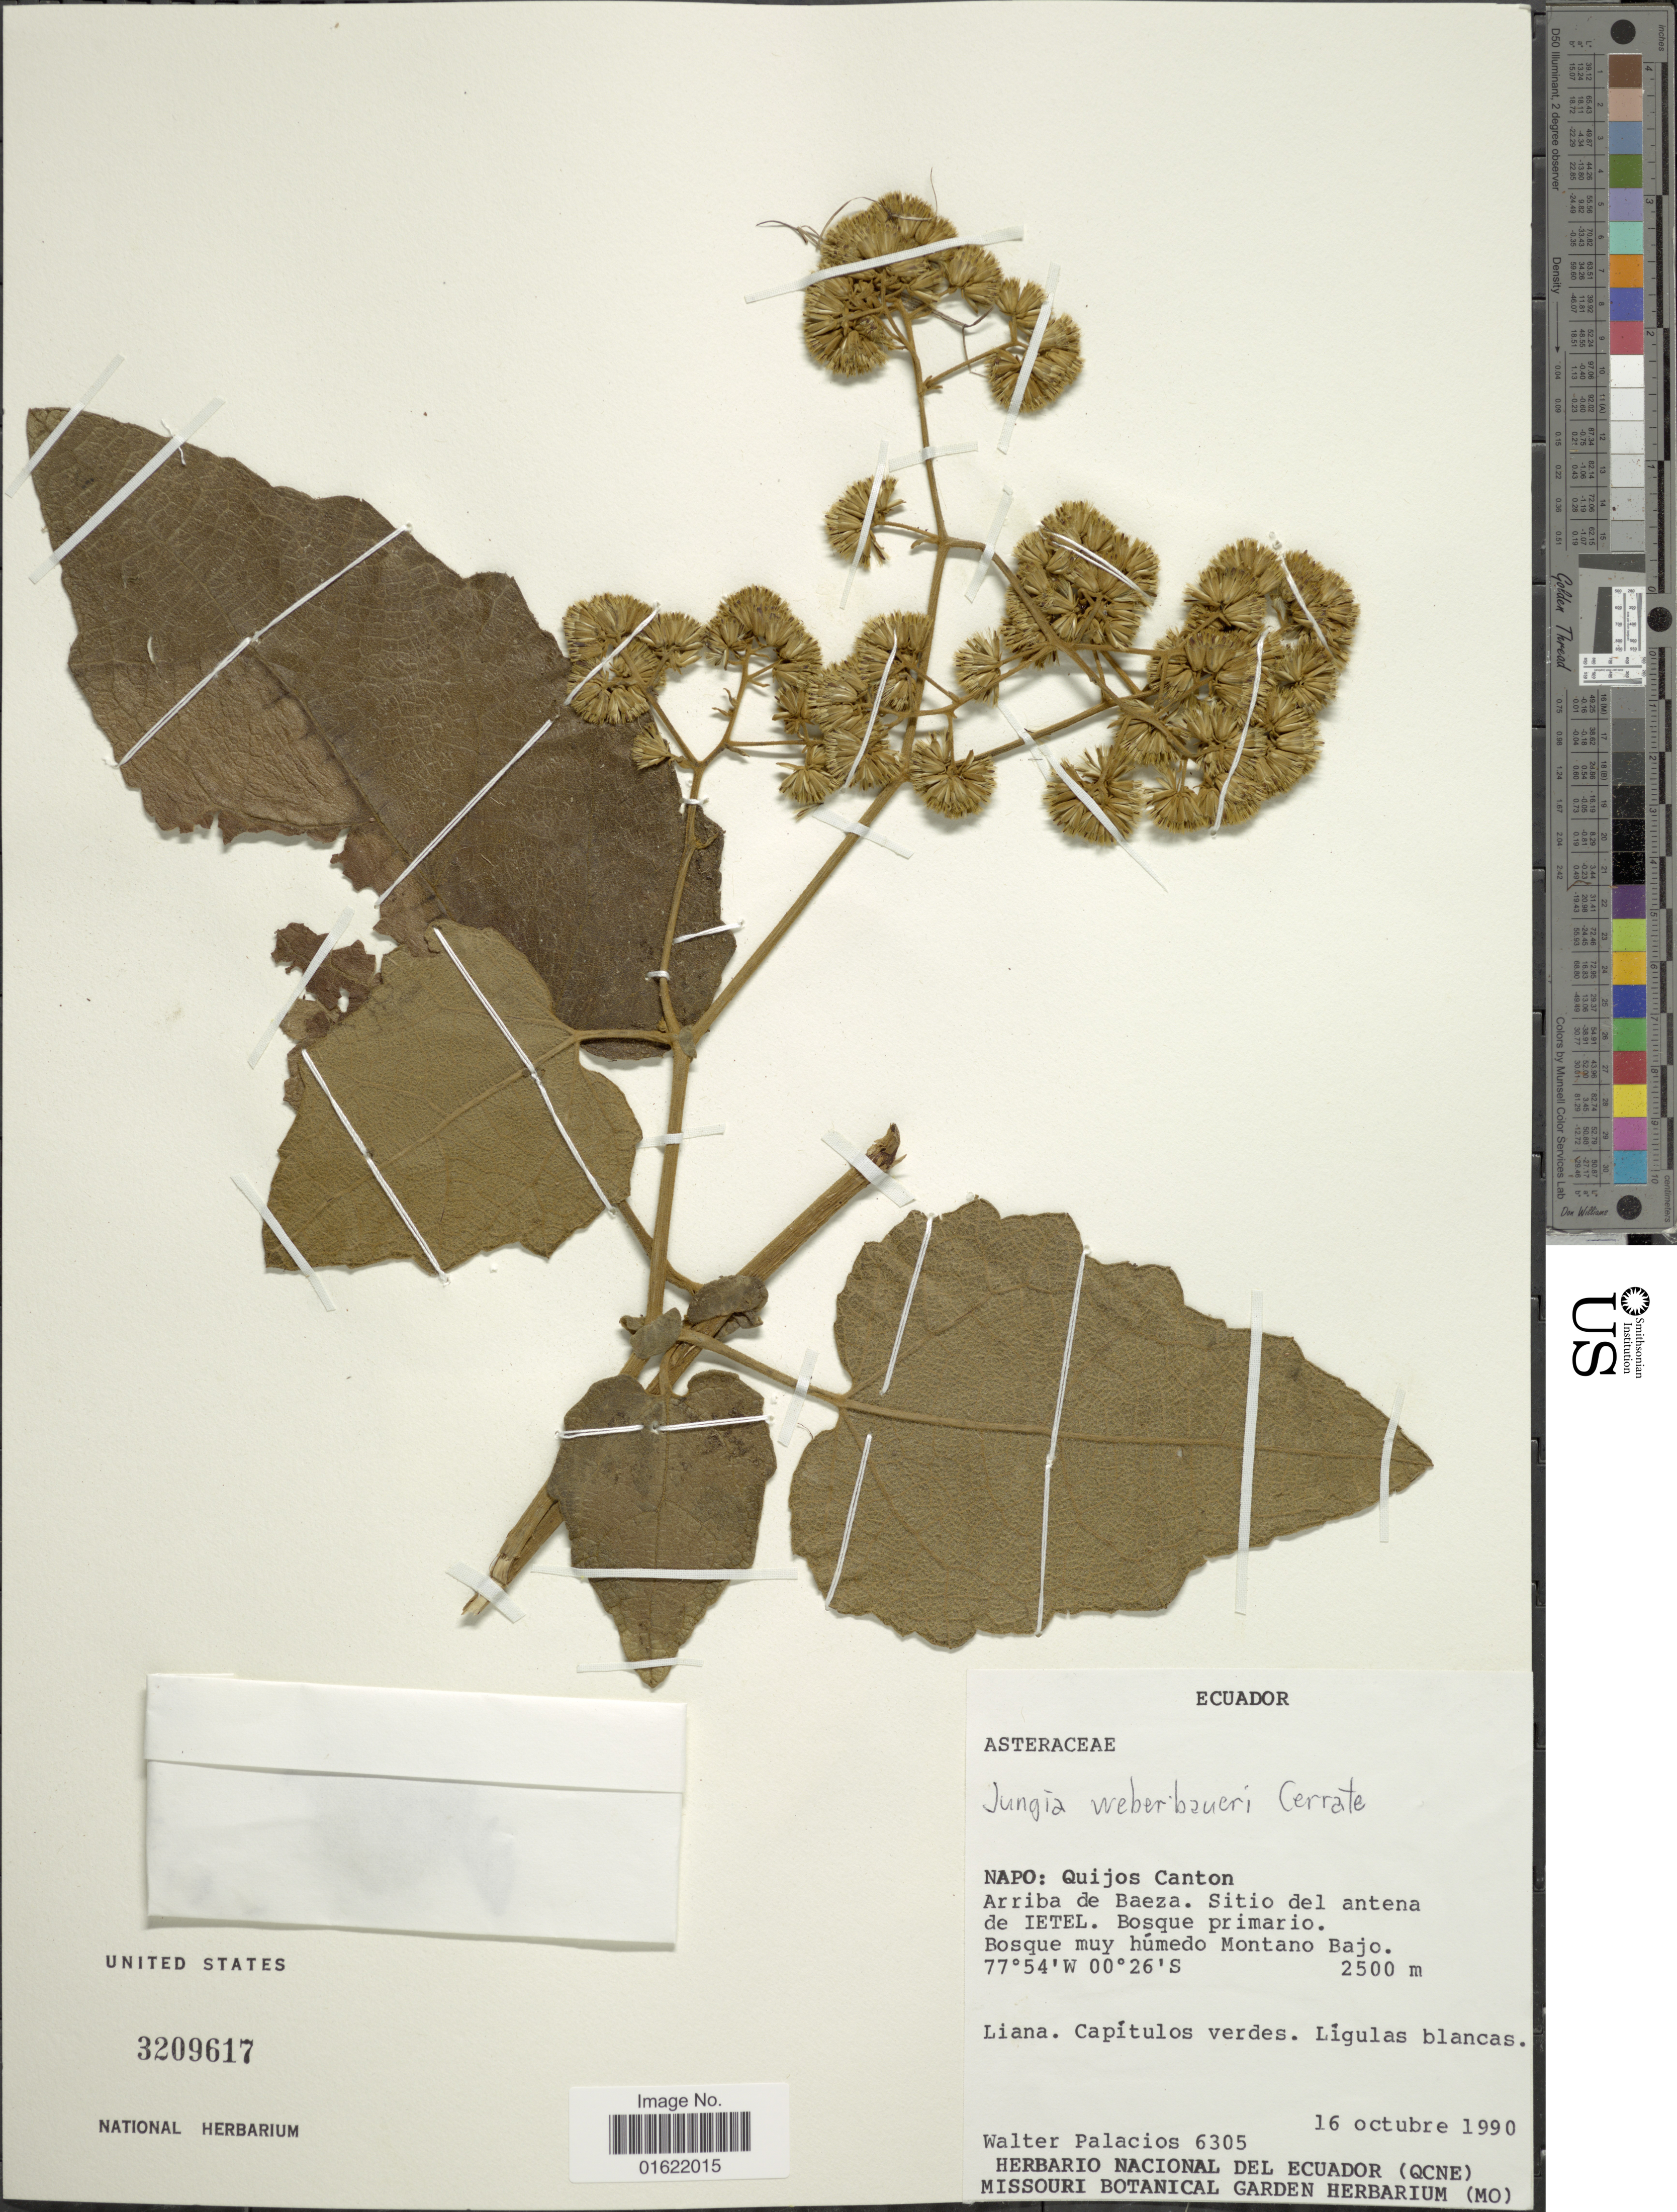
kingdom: Plantae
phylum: Tracheophyta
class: Magnoliopsida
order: Asterales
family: Asteraceae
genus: Jungia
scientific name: Jungia weberbaueri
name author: Valenzuela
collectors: W. Palacios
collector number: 6305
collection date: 1990-10-16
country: Ecuador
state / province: Napo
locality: Quijos Canton. Arriba de Baeza, Siti del antena de Ietel. Bosque primario. Bosque muy humedo Montano Bajo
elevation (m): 2500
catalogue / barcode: US 3209617